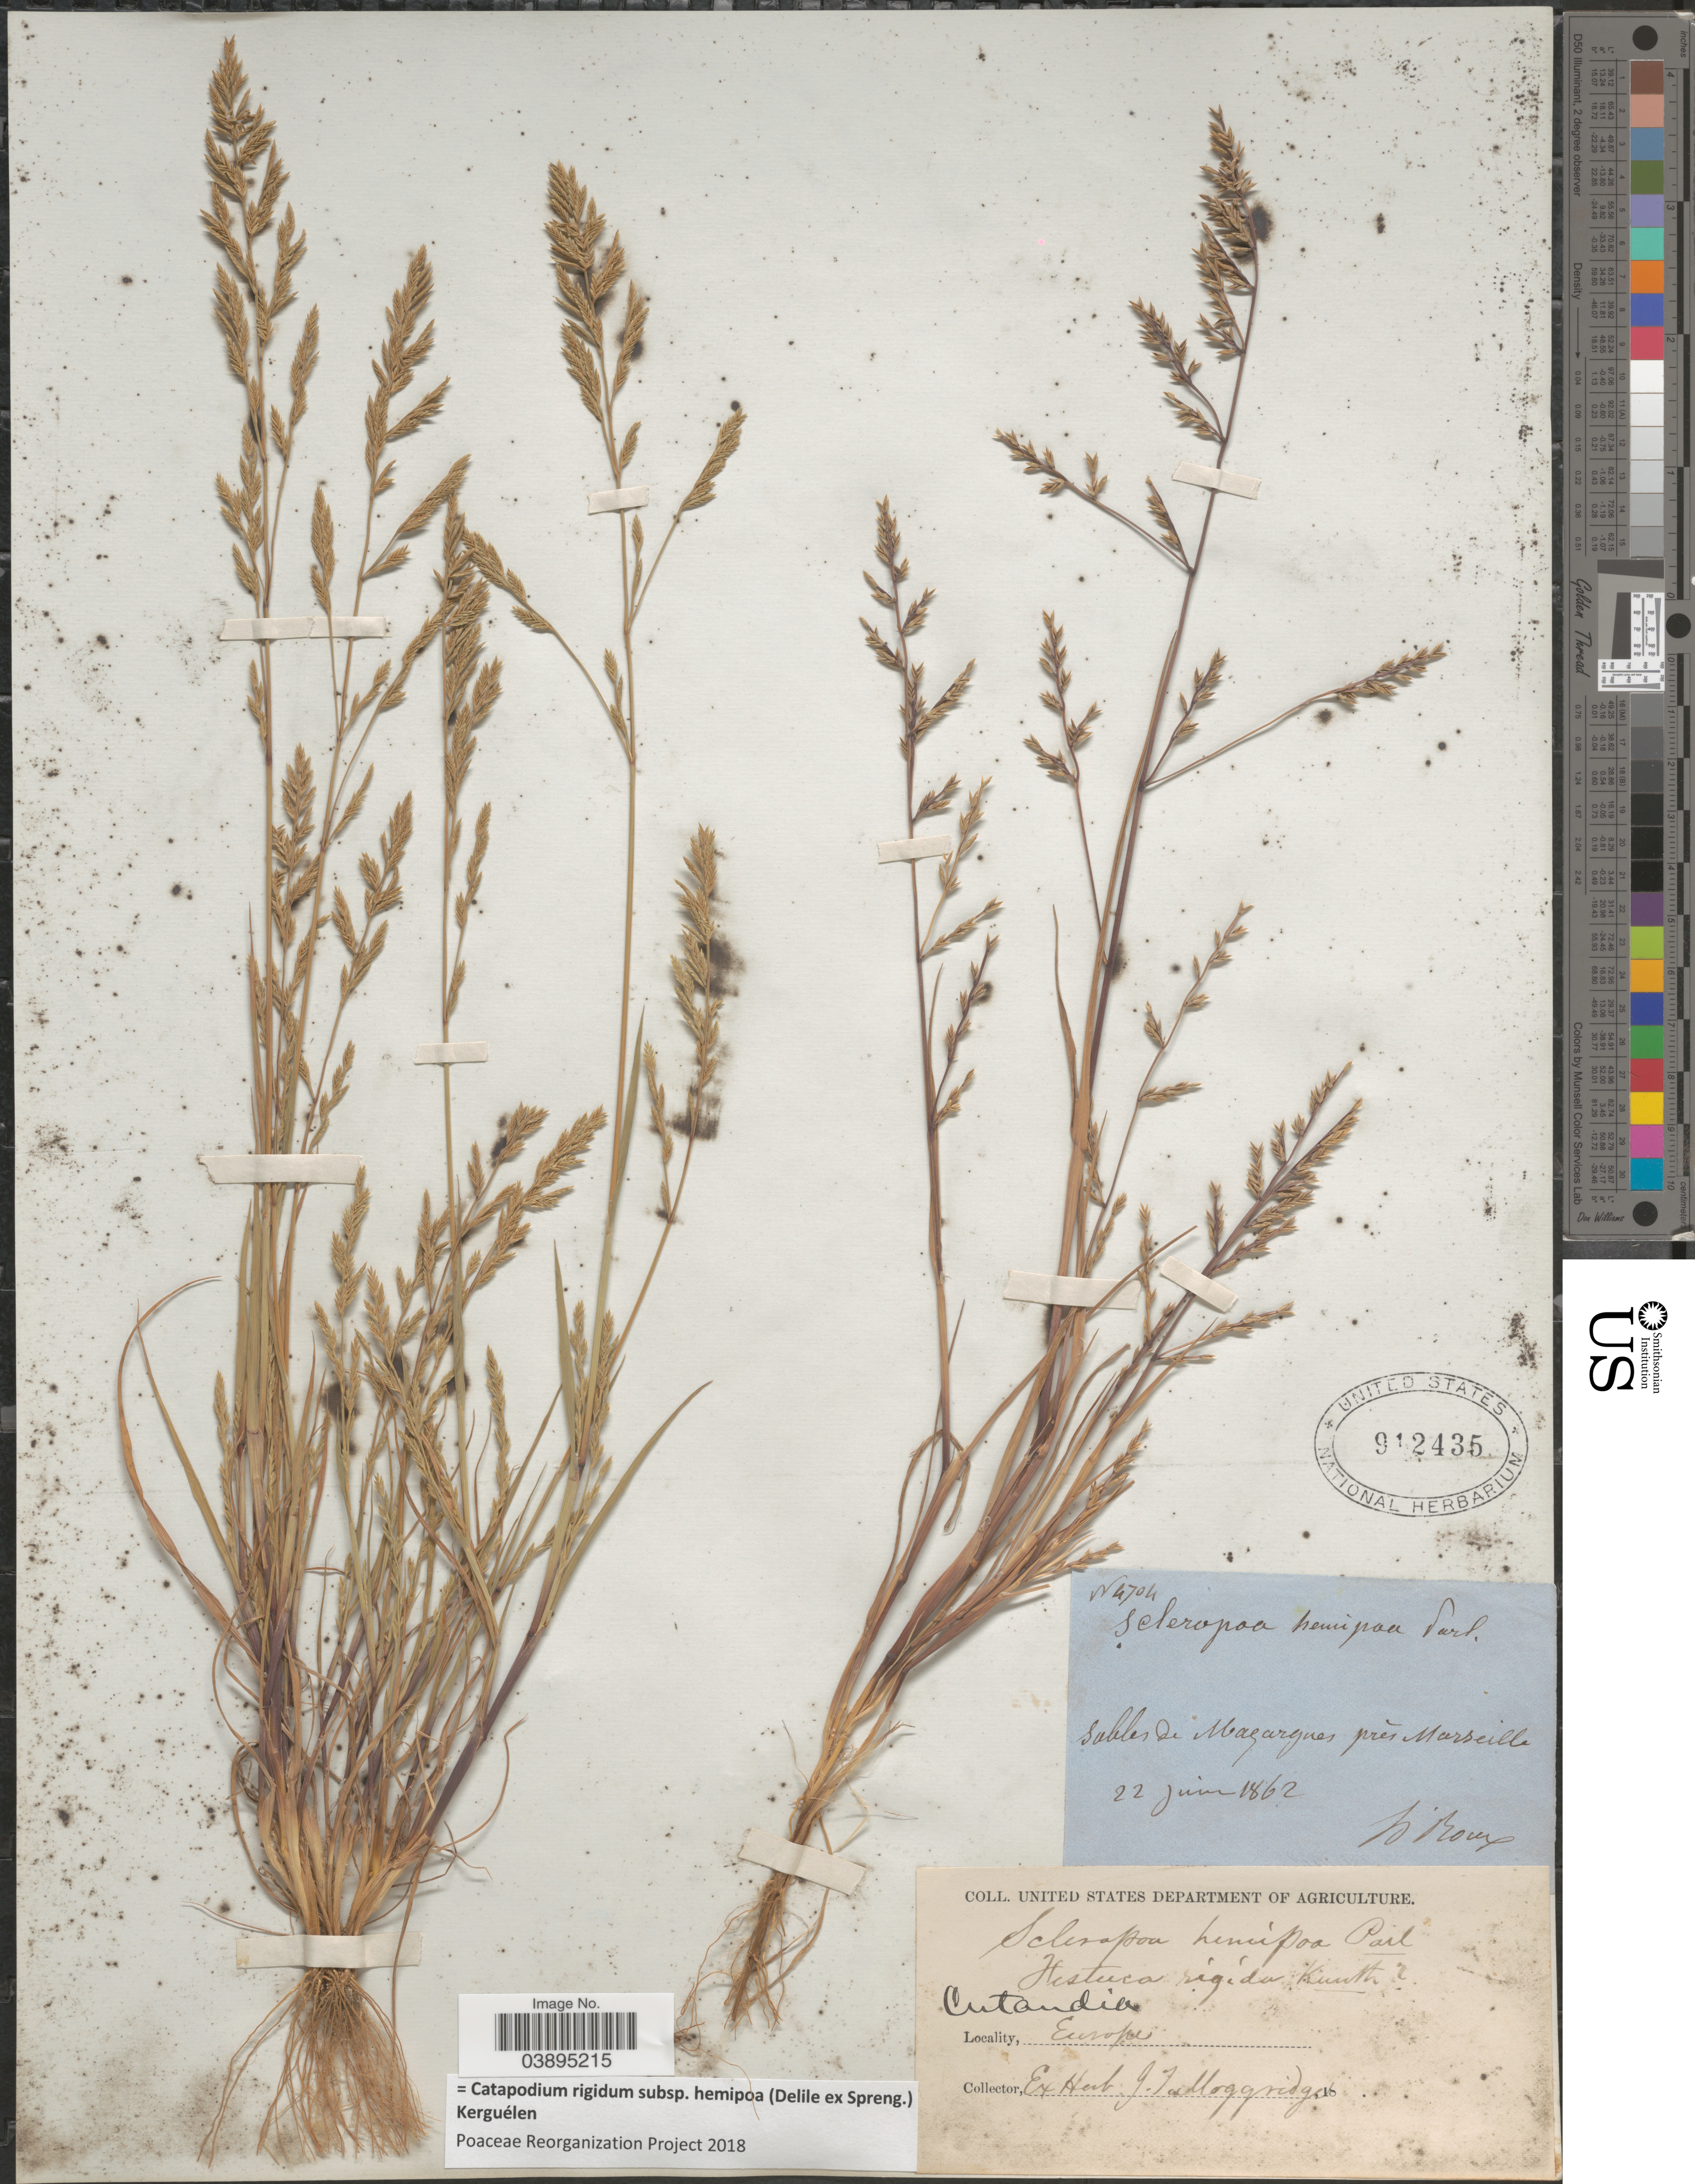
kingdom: Plantae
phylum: Tracheophyta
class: Liliopsida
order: Poales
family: Poaceae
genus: Catapodium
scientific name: Catapodium rigidum subsp. hemipoa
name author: (Delile ex Spreng.) Kerguélen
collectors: -. le Roux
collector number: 4704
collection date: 1862-06-22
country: France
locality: Sables de Mazargues près Marseille. Europe.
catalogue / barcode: US 912435